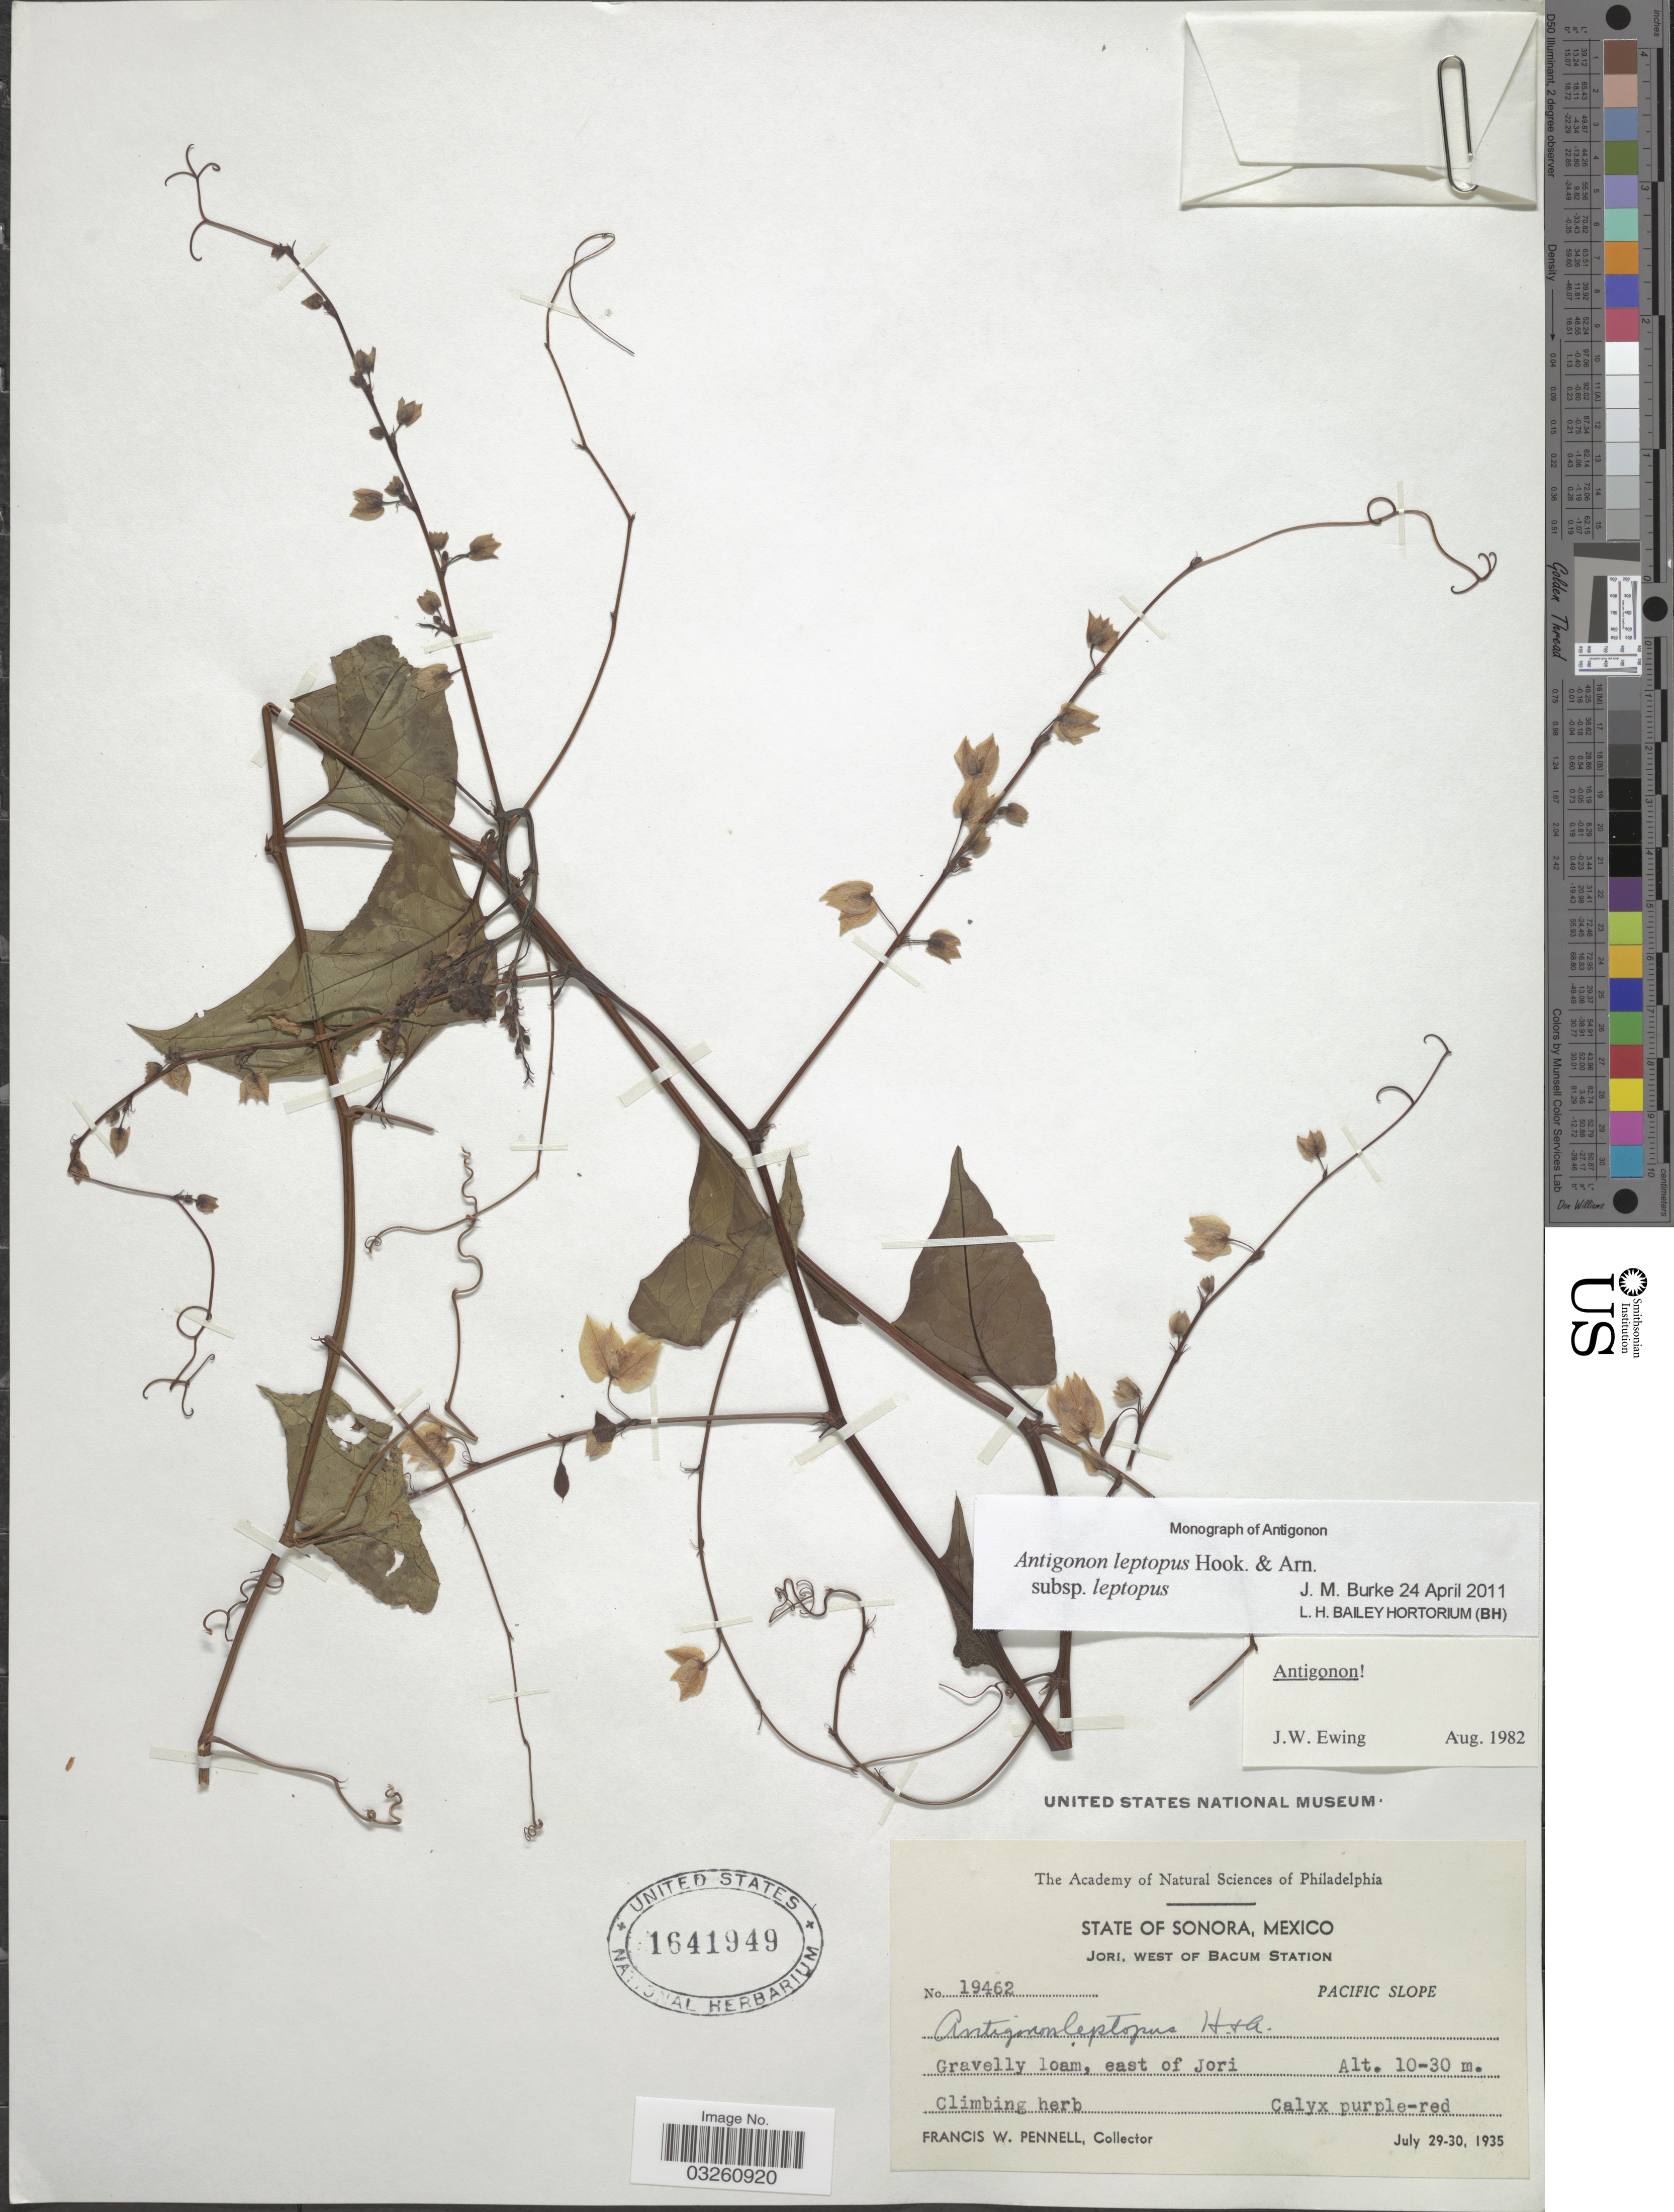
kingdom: Plantae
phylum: Tracheophyta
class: Magnoliopsida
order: Caryophyllales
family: Polygonaceae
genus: Antigonon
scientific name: Antigonon leptopus subsp. leptopus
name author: Hook. & Arn.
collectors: F. W. Pennell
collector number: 19462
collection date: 1935-07-29/1935-07-30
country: Mexico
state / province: Sonora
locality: Jori, west of Bacum Station. Pacific Slope. Gravelly loam, east of Jori.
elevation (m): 10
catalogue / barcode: US 1641949